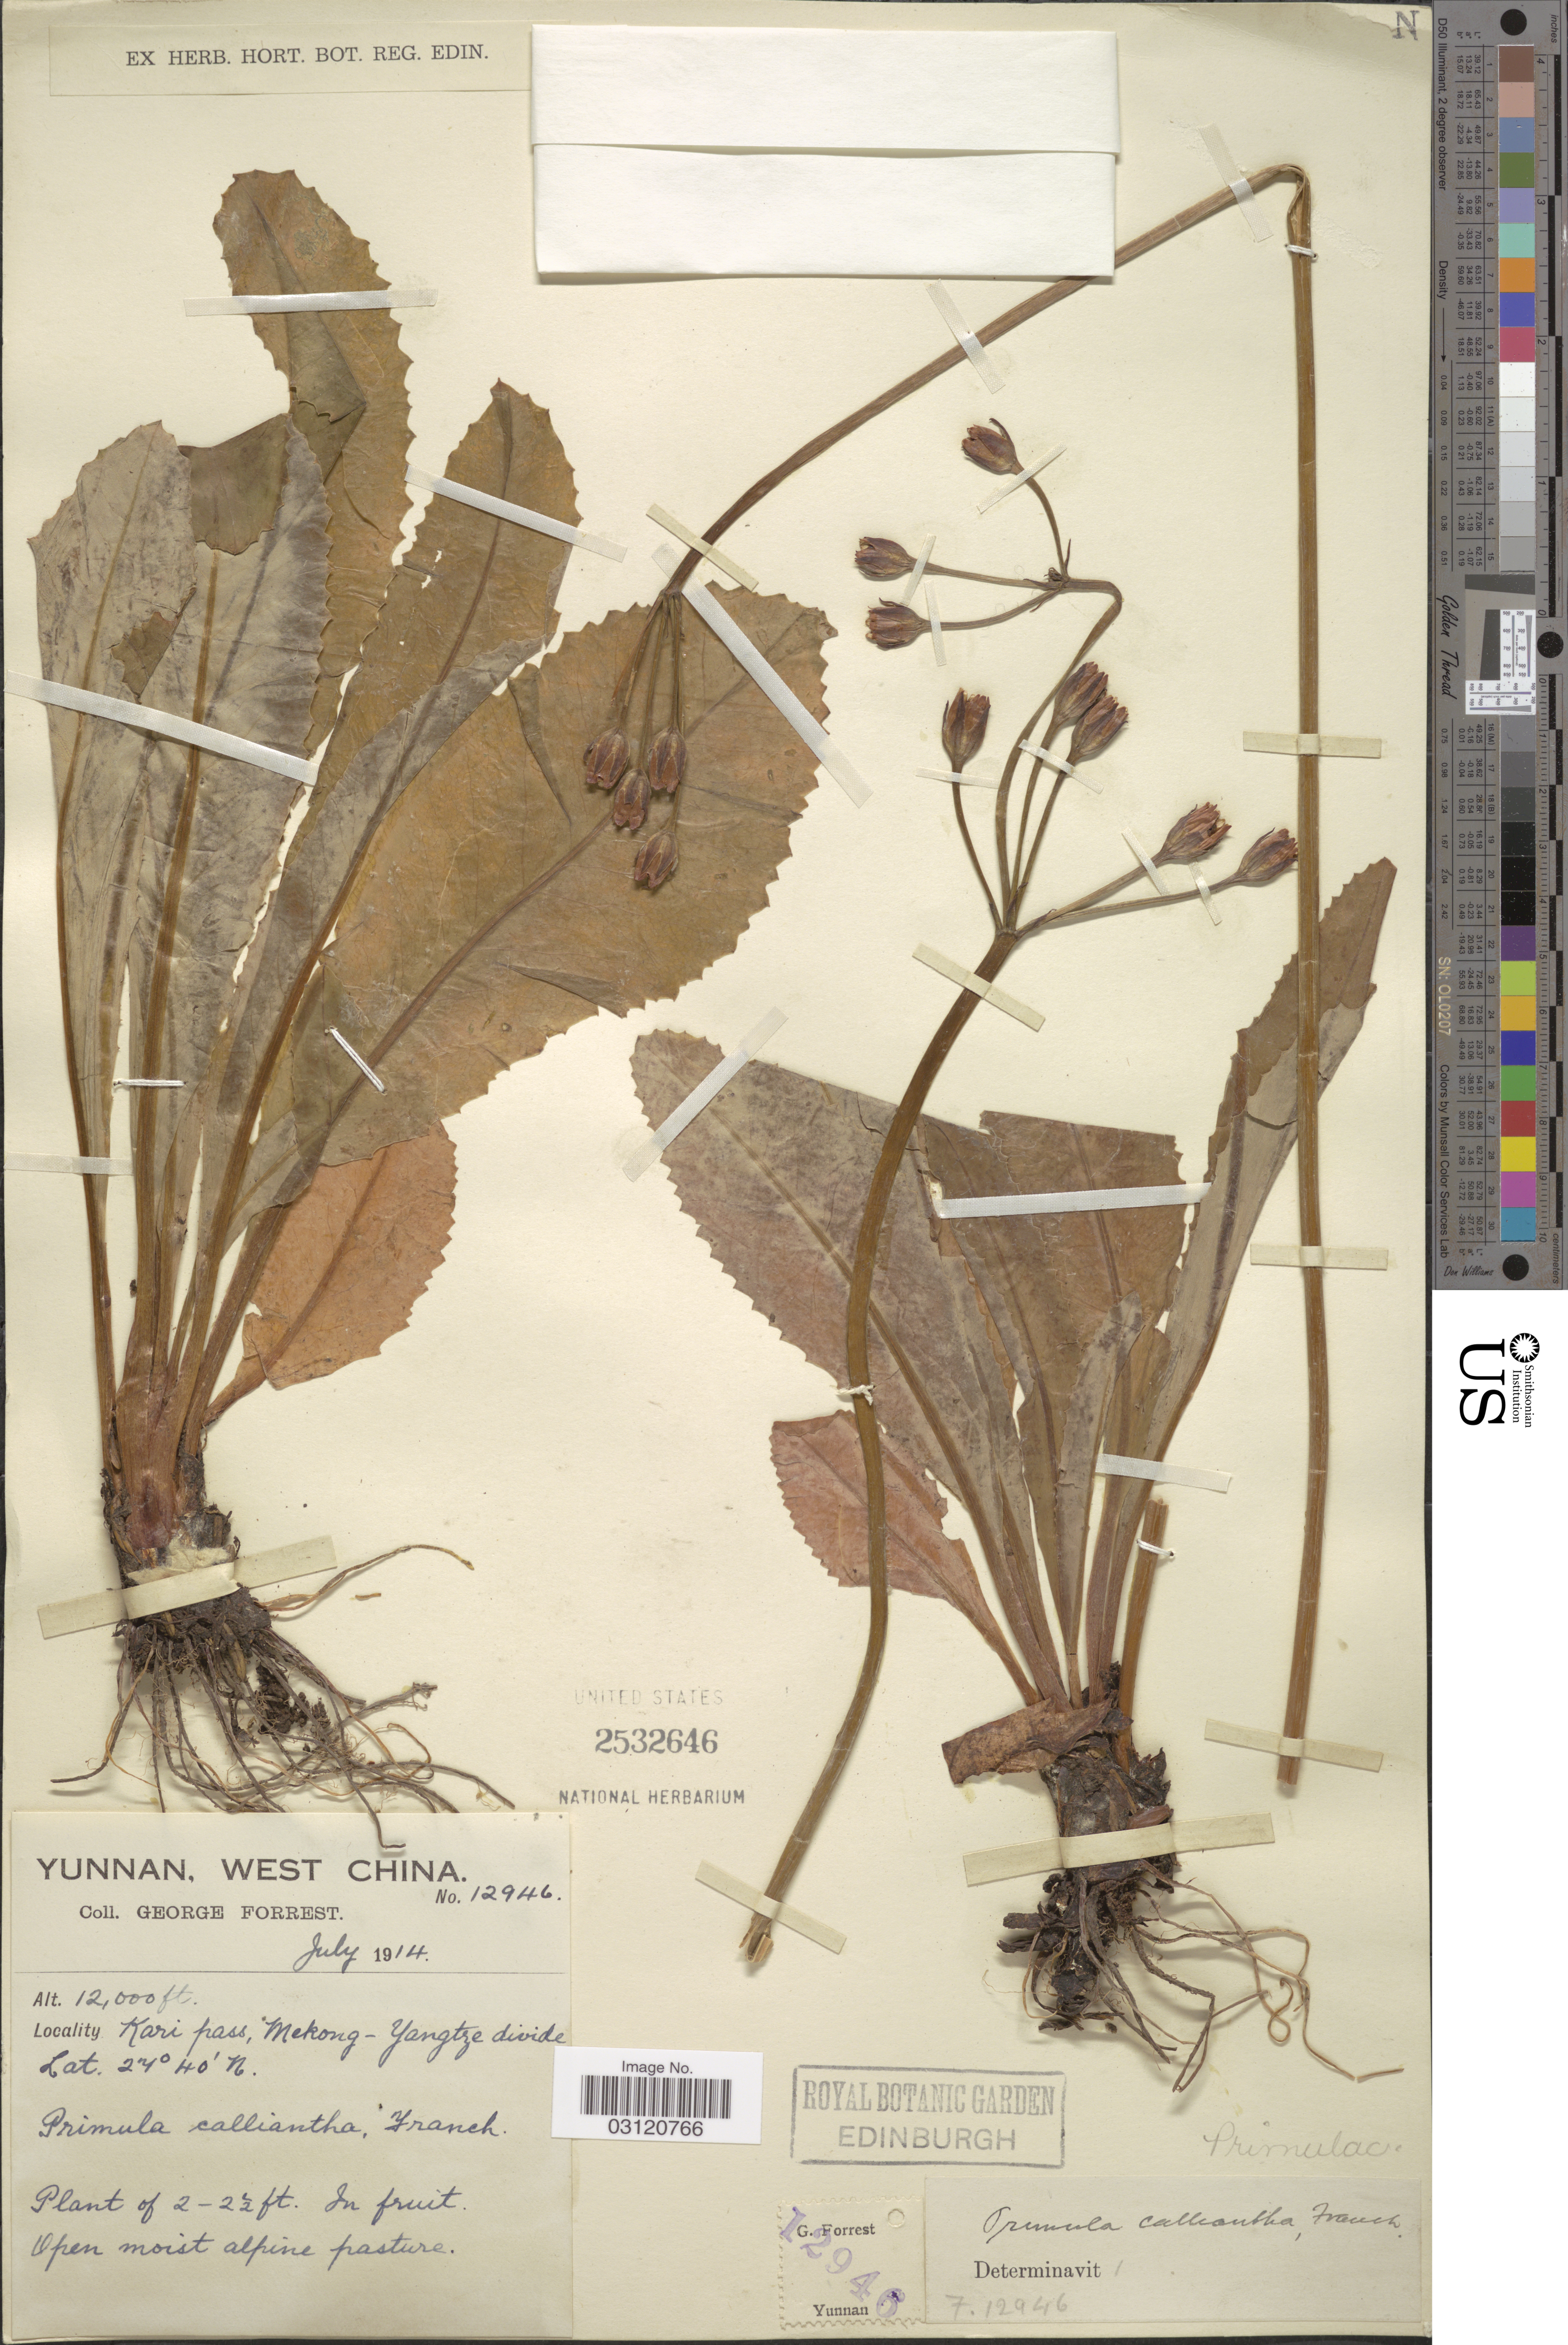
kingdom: Plantae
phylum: Tracheophyta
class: Magnoliopsida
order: Ericales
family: Primulaceae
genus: Primula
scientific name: Primula calliantha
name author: Franch.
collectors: G. Forrest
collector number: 12946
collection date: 1914-07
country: China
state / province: Yunnan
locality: West China. Kari pass, mekong-Yangtze divide.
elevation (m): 3658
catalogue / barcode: US 2532646